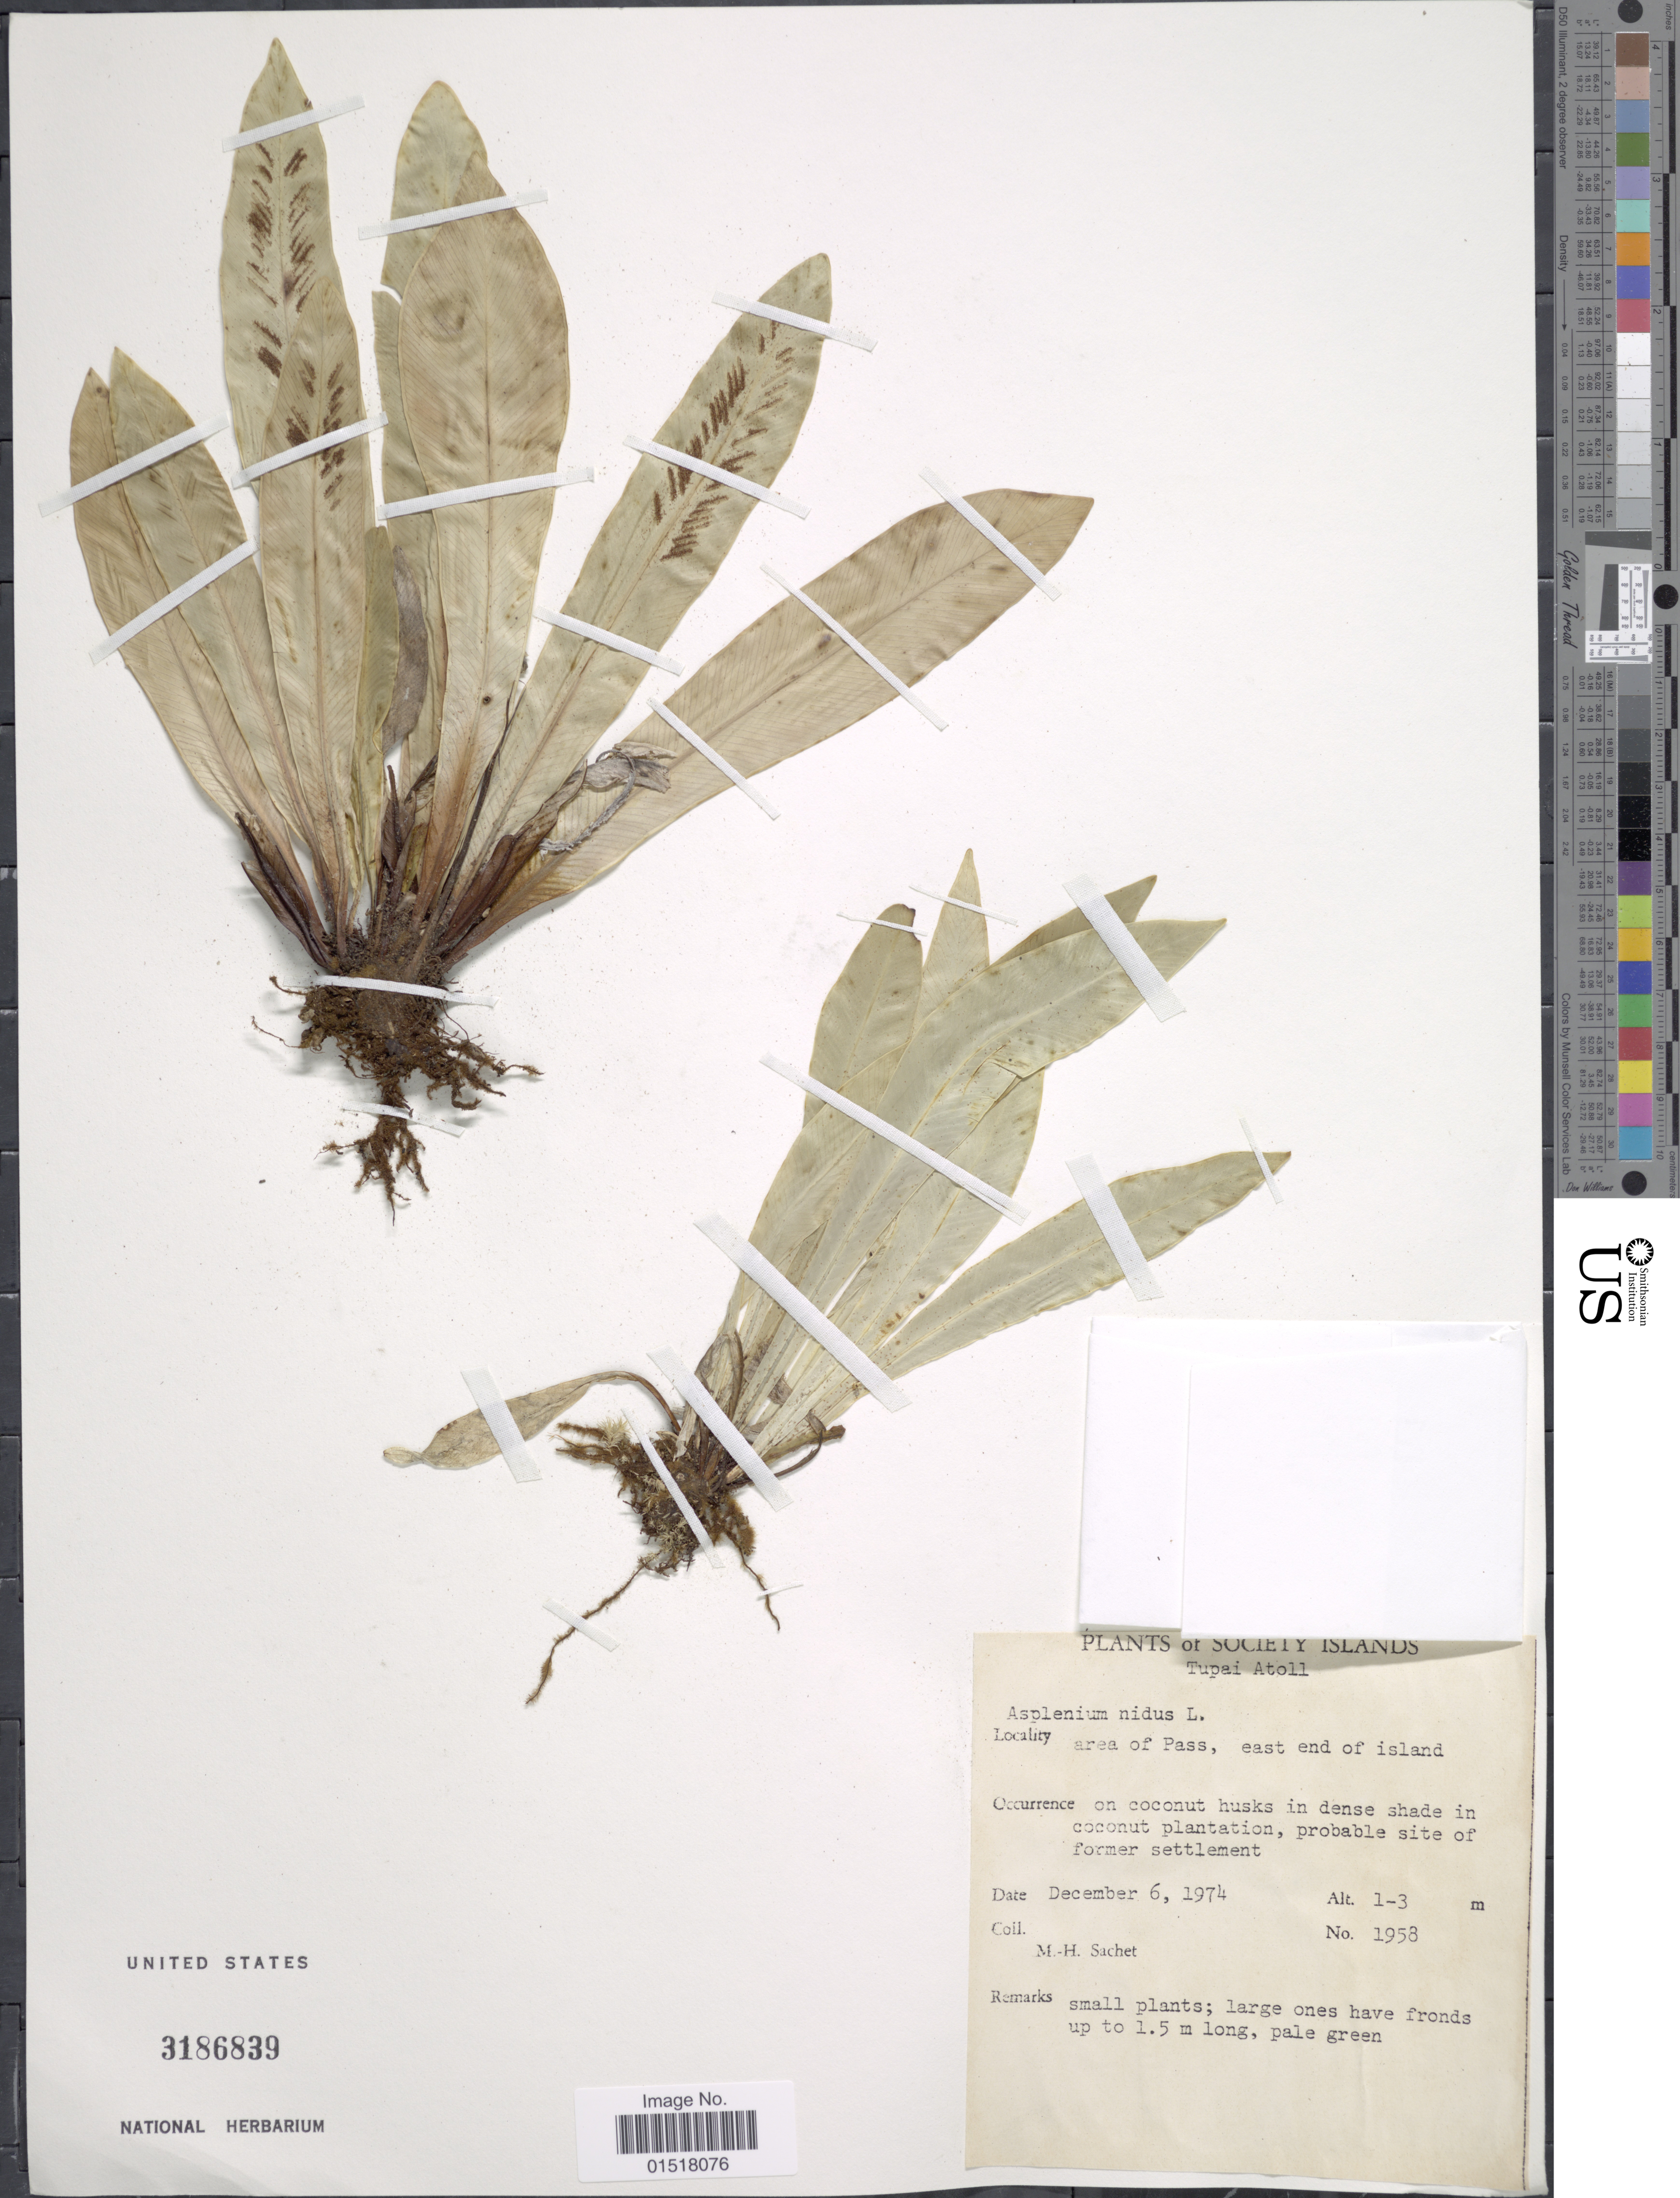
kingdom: Plantae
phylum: Tracheophyta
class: Polypodiopsida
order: Polypodiales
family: Aspleniaceae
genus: Asplenium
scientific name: Asplenium nidus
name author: L.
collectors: M.-H. Sachet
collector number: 1958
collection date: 1974-12-06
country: French Polynesia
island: Tupai Atoll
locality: Society Islands. Tupai Atoll. Area of Pass, east end of island.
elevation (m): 1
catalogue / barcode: US 3186839